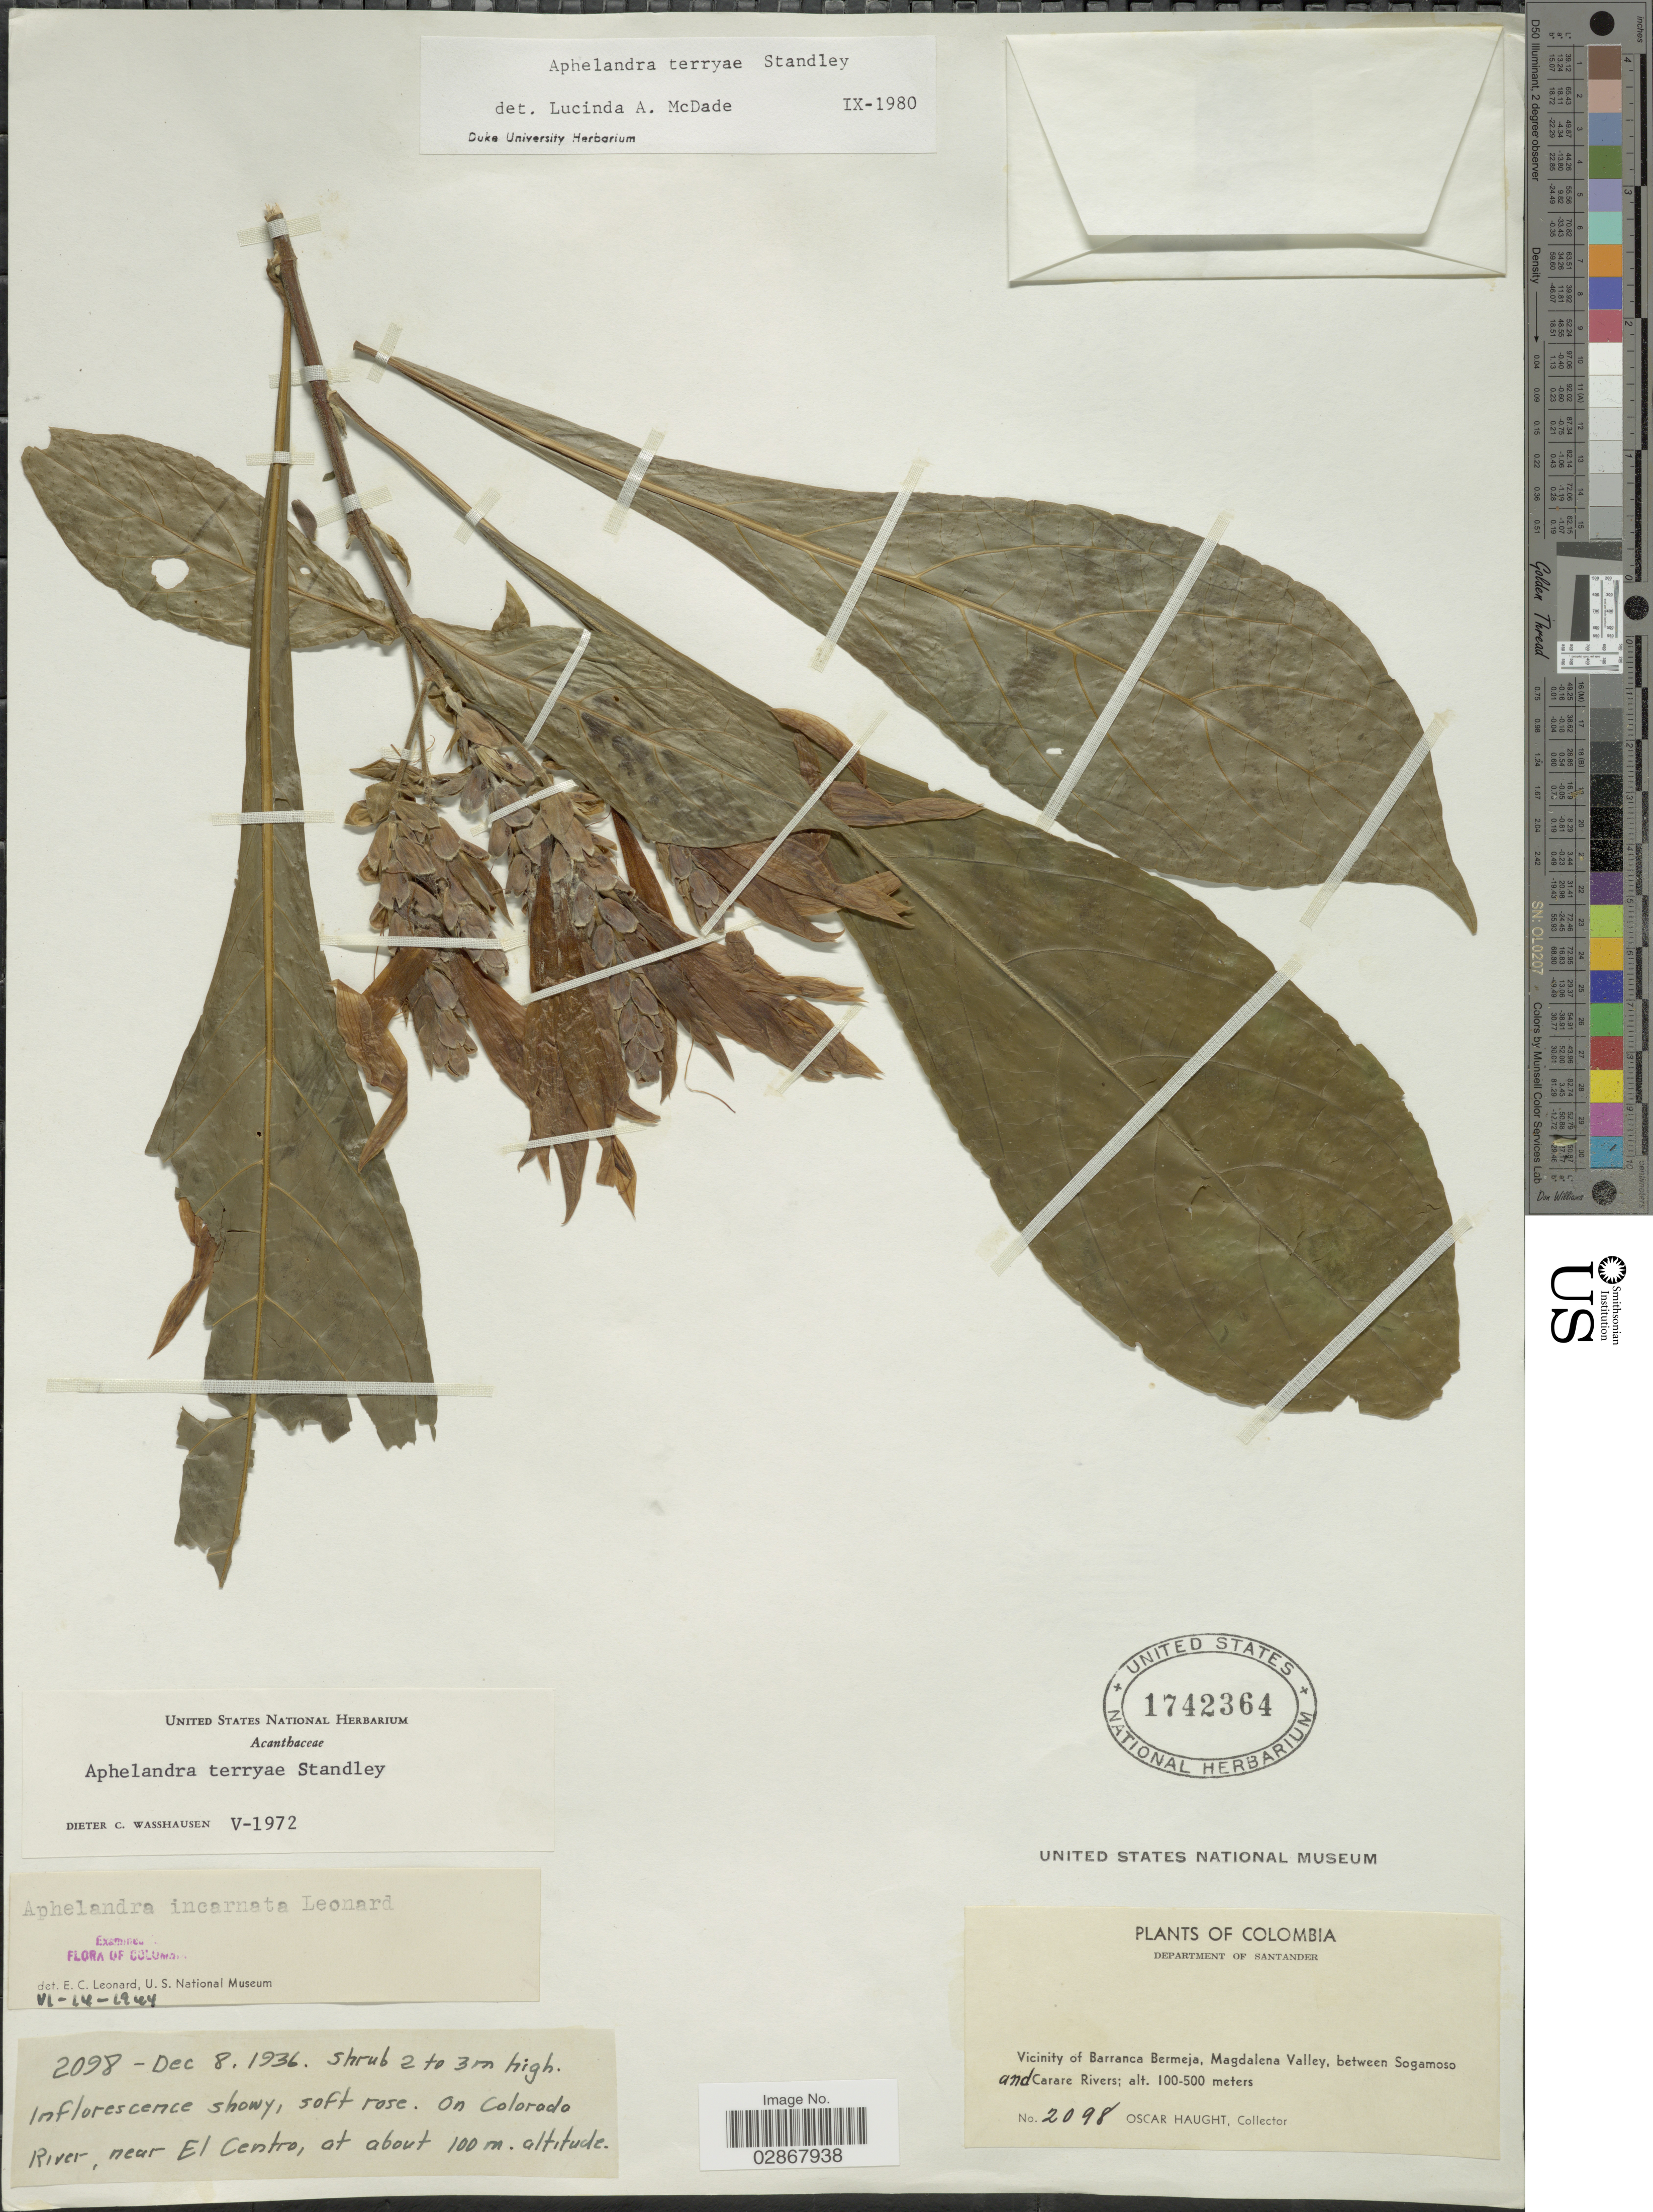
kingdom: Plantae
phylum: Tracheophyta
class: Magnoliopsida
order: Lamiales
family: Acanthaceae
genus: Aphelandra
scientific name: Aphelandra terryae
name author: Standl.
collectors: O. Haught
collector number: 2098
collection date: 1936-12-08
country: Colombia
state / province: Santander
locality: Department of Santander. Vicinity of Barranca Bermeja, Magdalena Valley, between Sogamoso and Carare Rivers. On Colorado River, near El Centro.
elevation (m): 100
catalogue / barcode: US 1742364